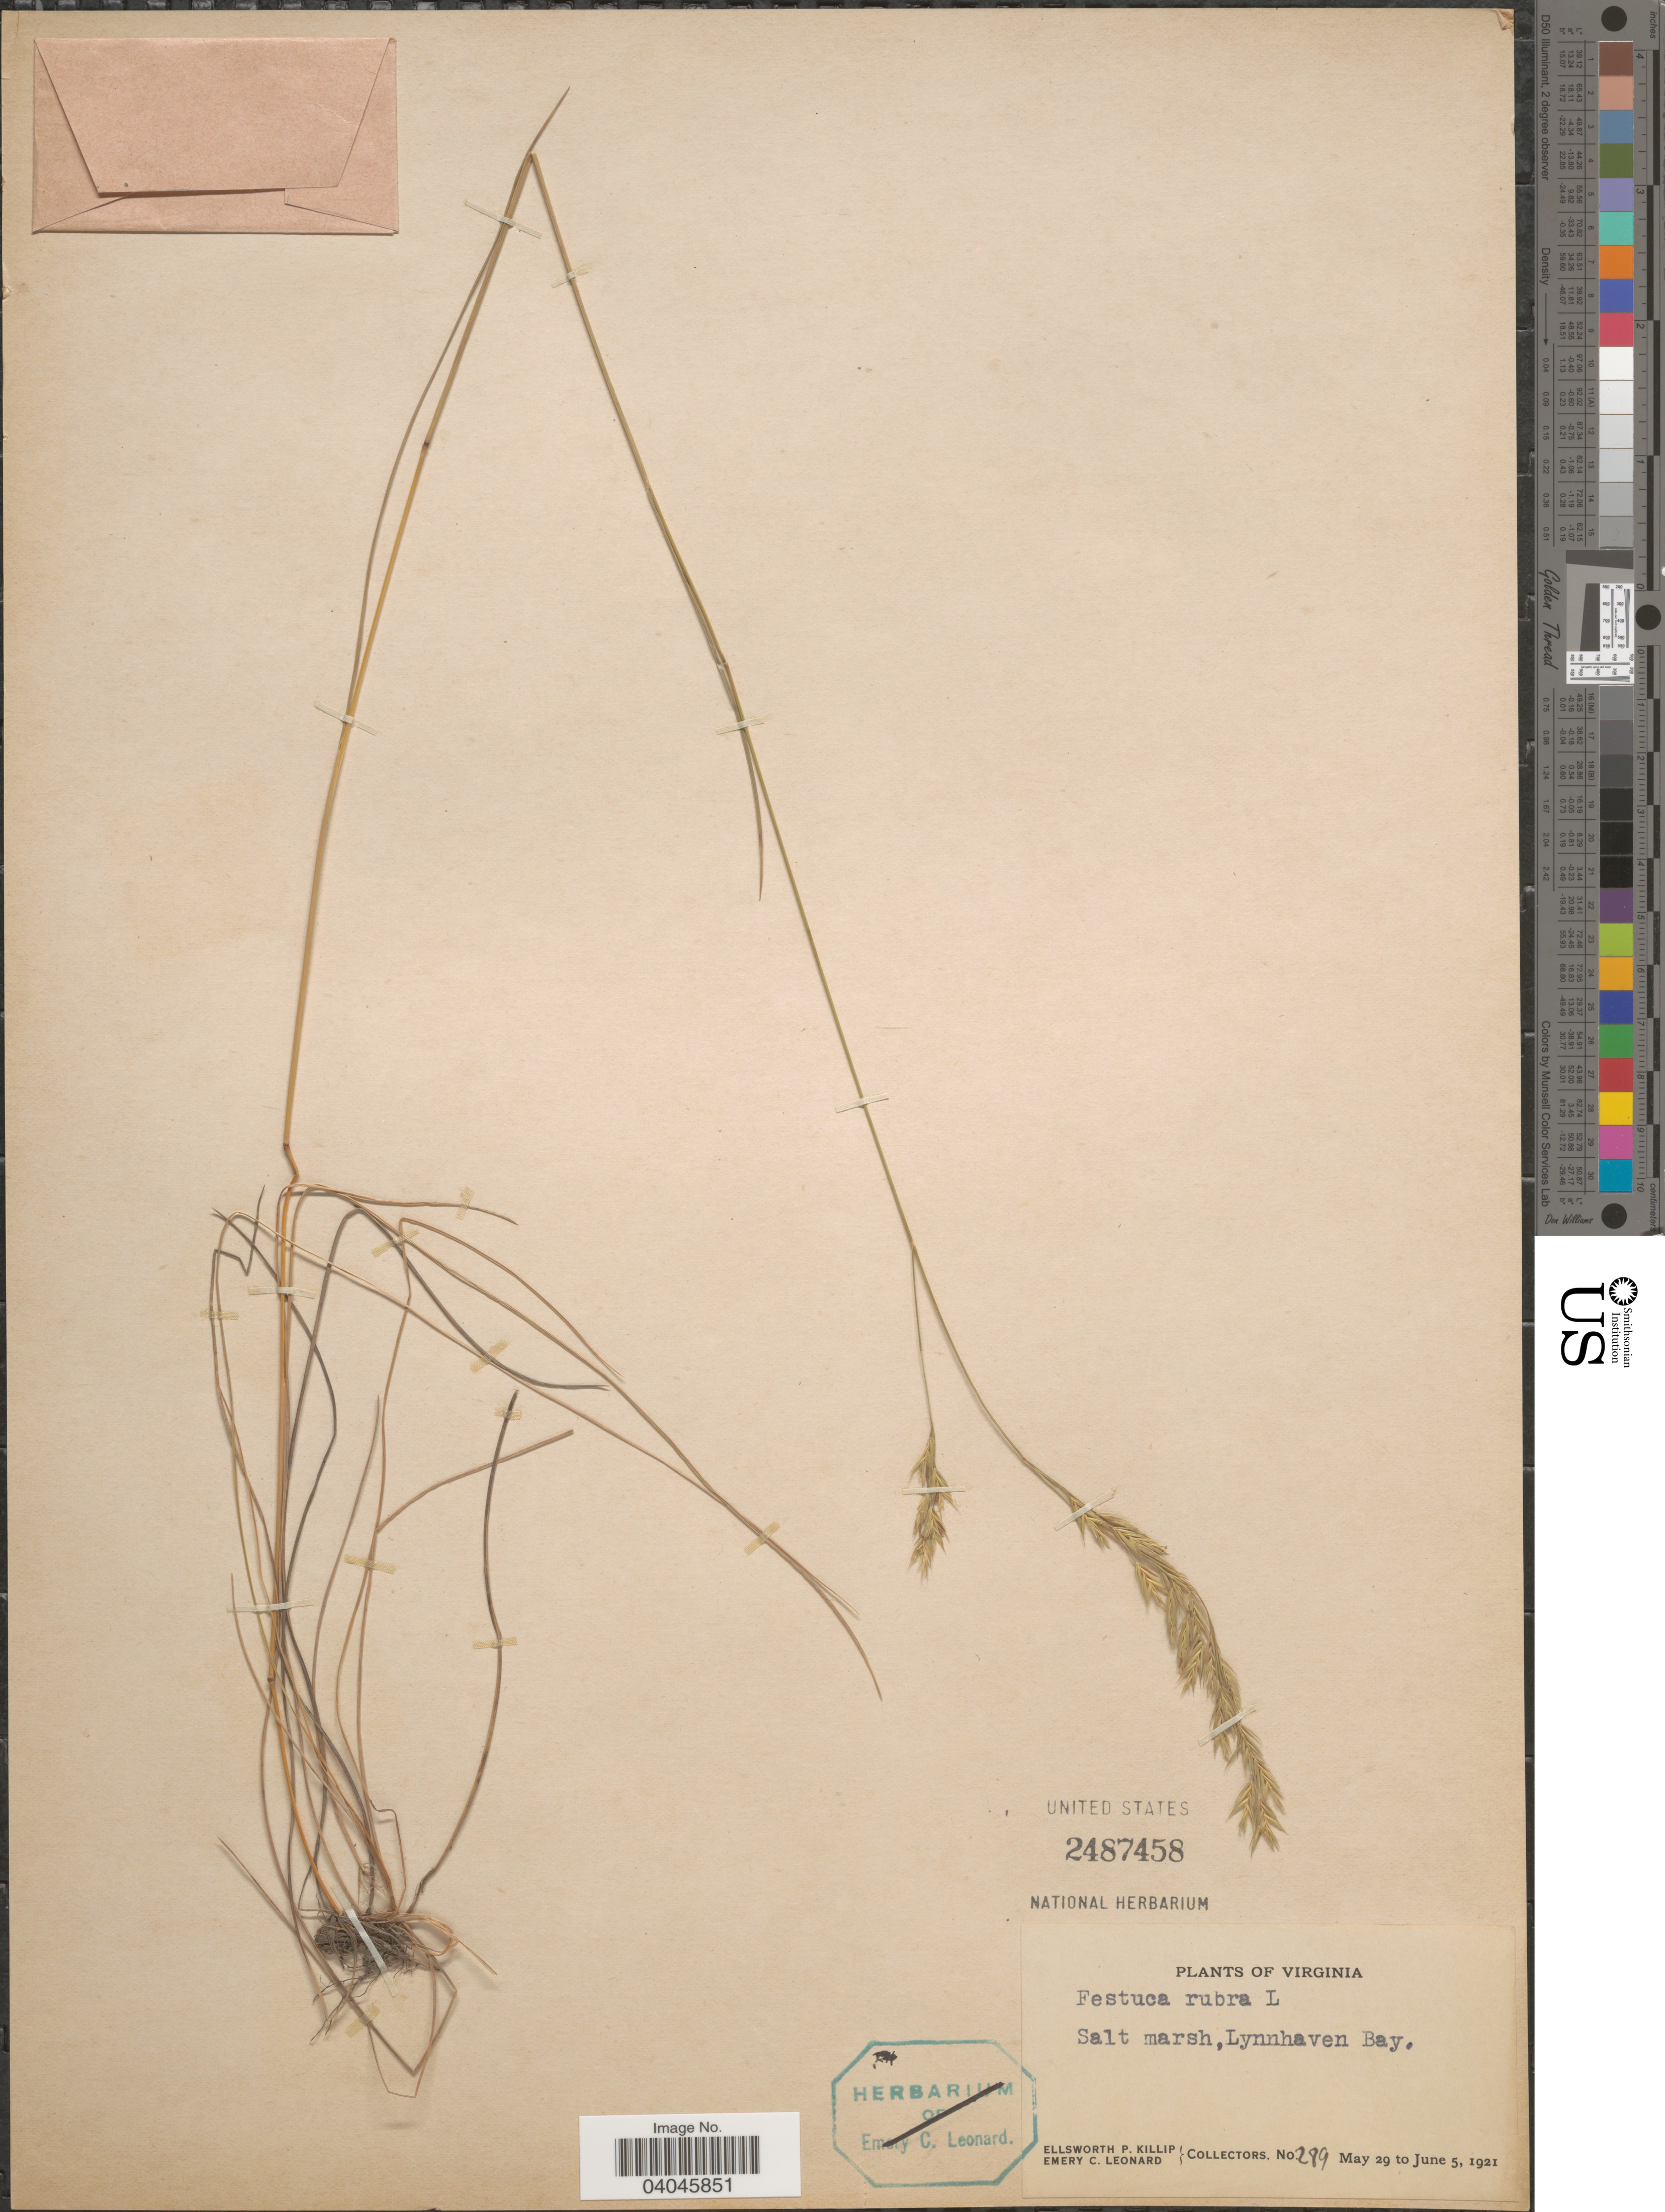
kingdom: Plantae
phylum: Tracheophyta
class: Liliopsida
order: Poales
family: Poaceae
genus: Festuca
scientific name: Festuca rubra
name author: L.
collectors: E. P. Killip & E. C. Leonard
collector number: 289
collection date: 1921-05-29/1921-06-05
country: United States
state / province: Virginia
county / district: City of Virginia Beach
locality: Salt marsh, Lynnhaven Bay.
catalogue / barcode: US 2487458